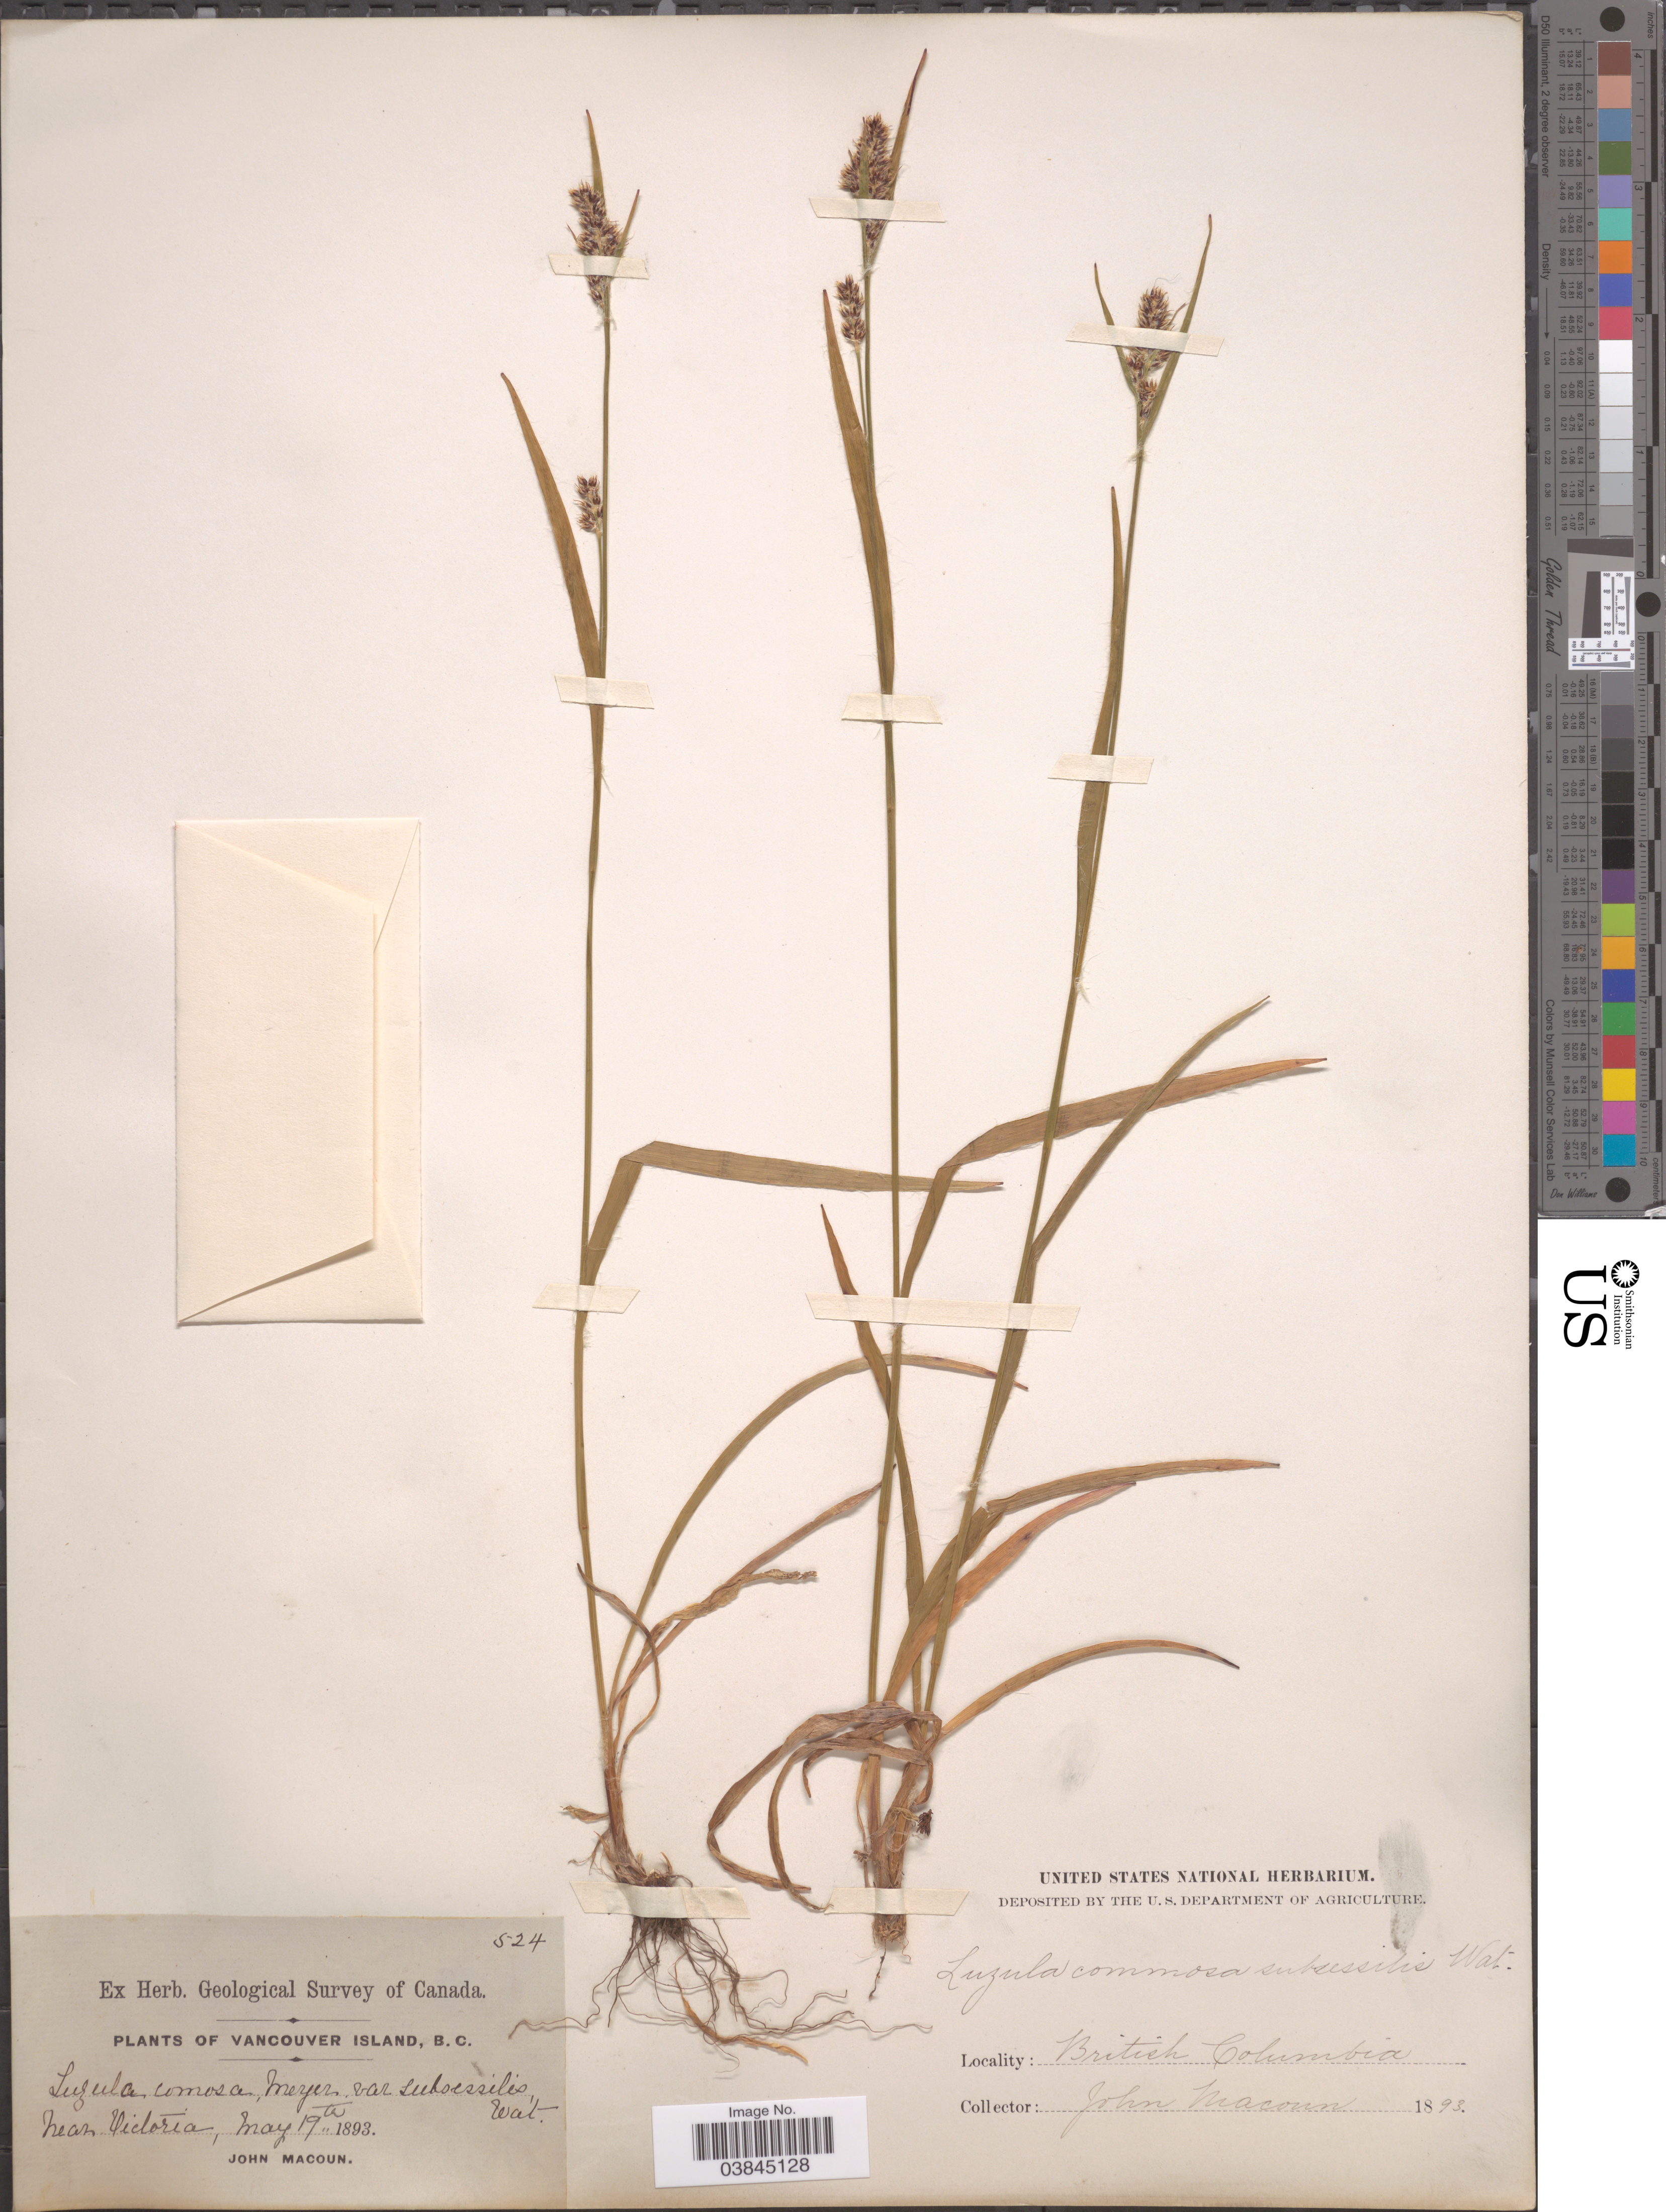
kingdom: Plantae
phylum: Tracheophyta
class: Liliopsida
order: Poales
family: Juncaceae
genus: Luzula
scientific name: Luzula campestris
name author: (L.) DC.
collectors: J. Macoun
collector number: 524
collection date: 1893-05-19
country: Canada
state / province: British Columbia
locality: Vancouver Island. Near Victoria.